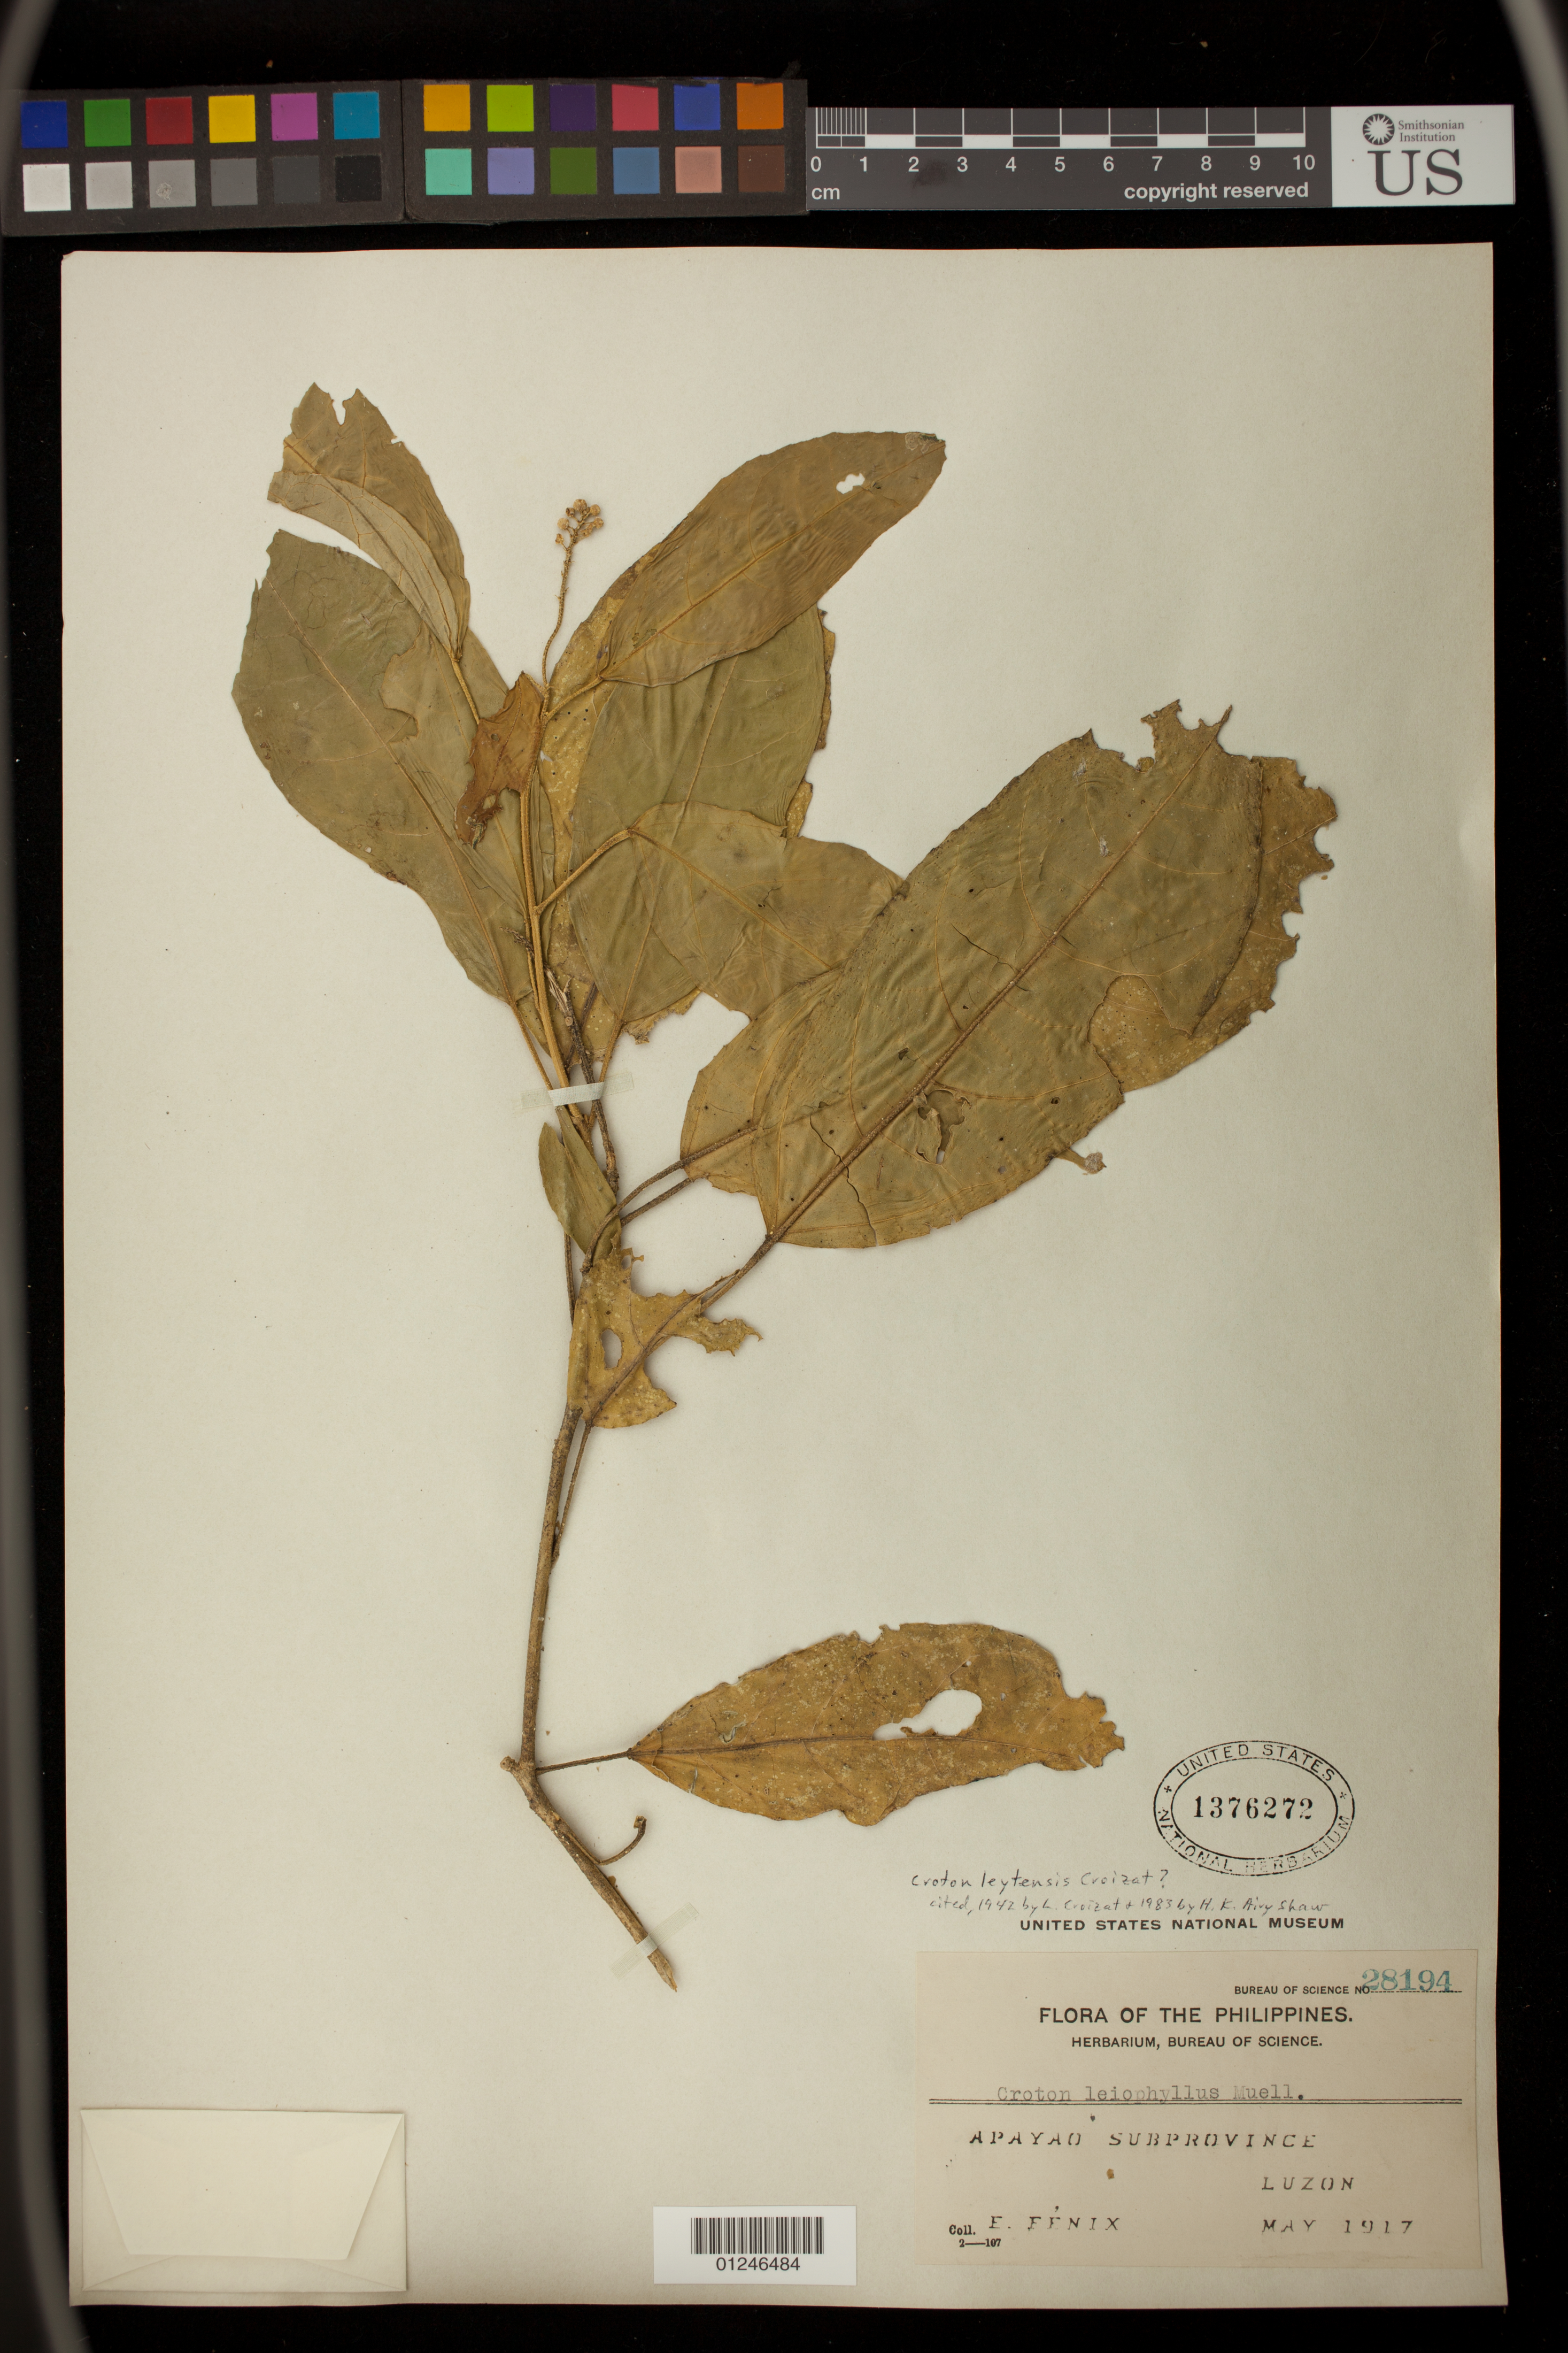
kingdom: Plantae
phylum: Tracheophyta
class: Magnoliopsida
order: Malpighiales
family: Euphorbiaceae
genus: Croton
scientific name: Croton leytensis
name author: Croizat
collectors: E. Fenix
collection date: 1917-05-01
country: Philippines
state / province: Cordillera (Administrative Region)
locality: Apayao Subprovince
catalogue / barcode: US 1376272